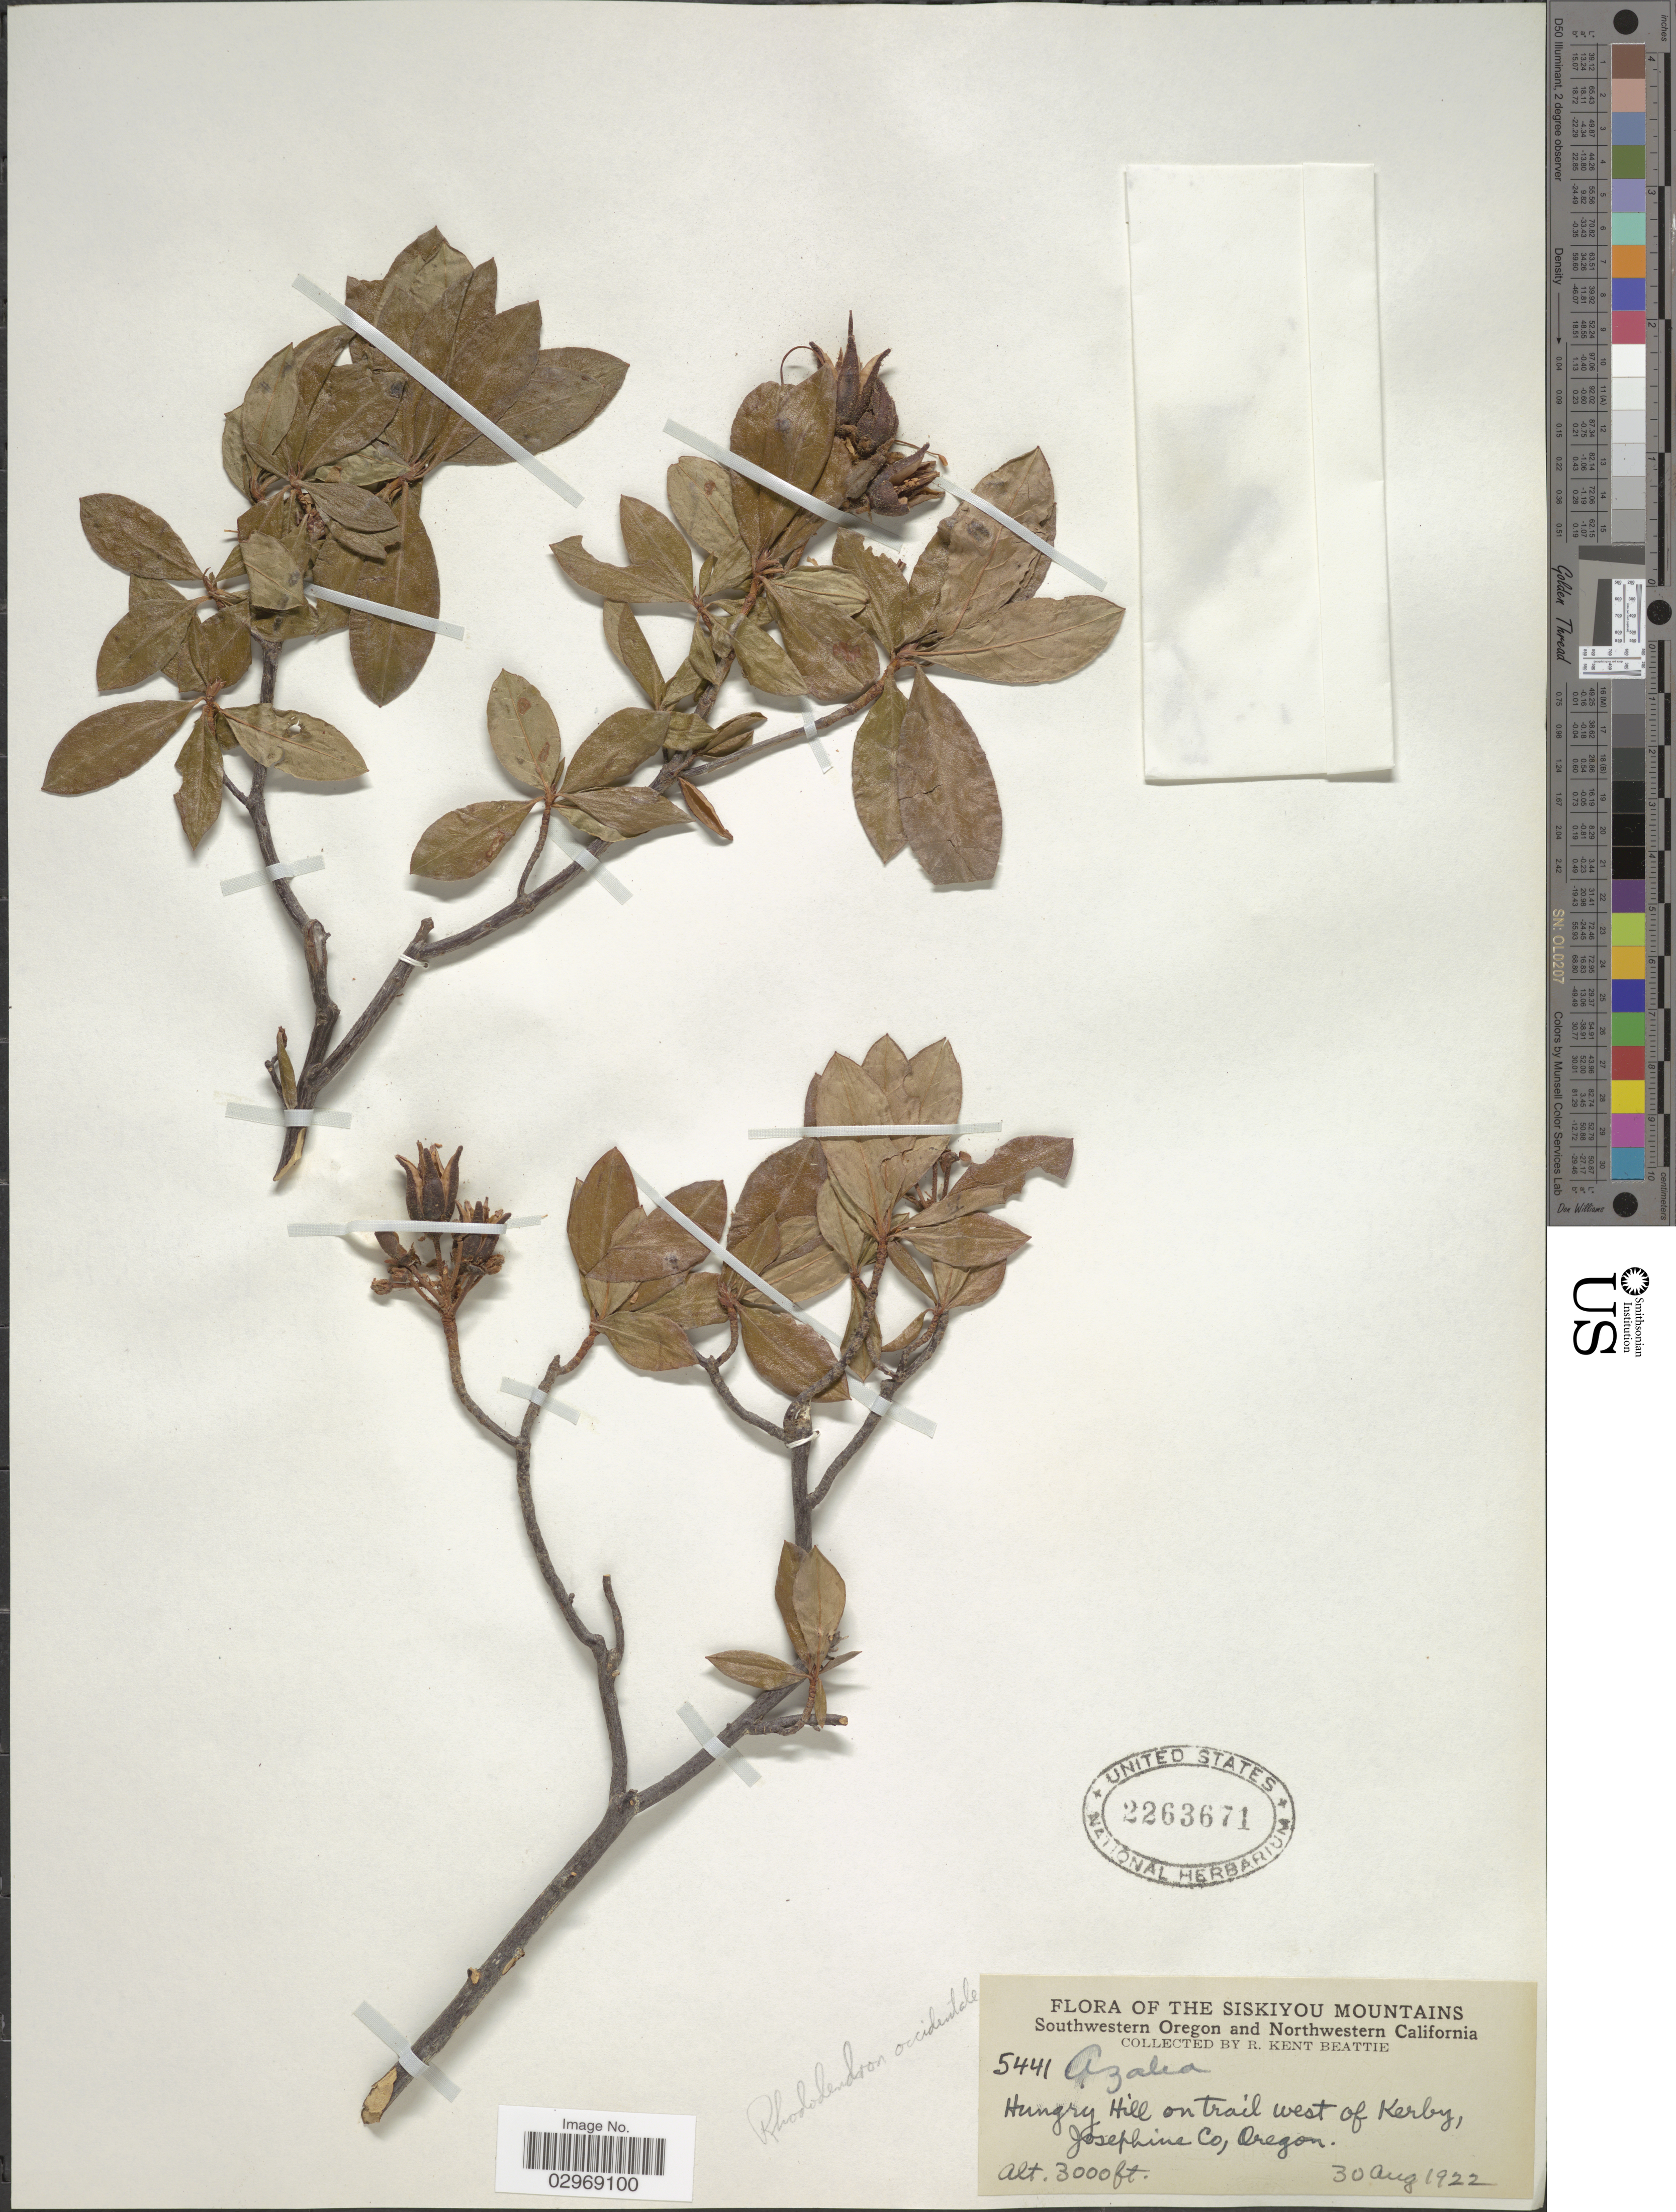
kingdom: Plantae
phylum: Tracheophyta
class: Magnoliopsida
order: Ericales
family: Ericaceae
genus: Rhododendron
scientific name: Rhododendron occidentale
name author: (Torr. & A. Gray) A. Gray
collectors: R. K. Beattie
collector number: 5441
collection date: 1922-08-30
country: United States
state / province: Oregon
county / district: Josephine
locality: The Siskiyou Mountains. Southwestern Oregon. Hungry Hill on trail west of Kerby, Josephine Co.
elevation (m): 914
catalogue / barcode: US 2263671